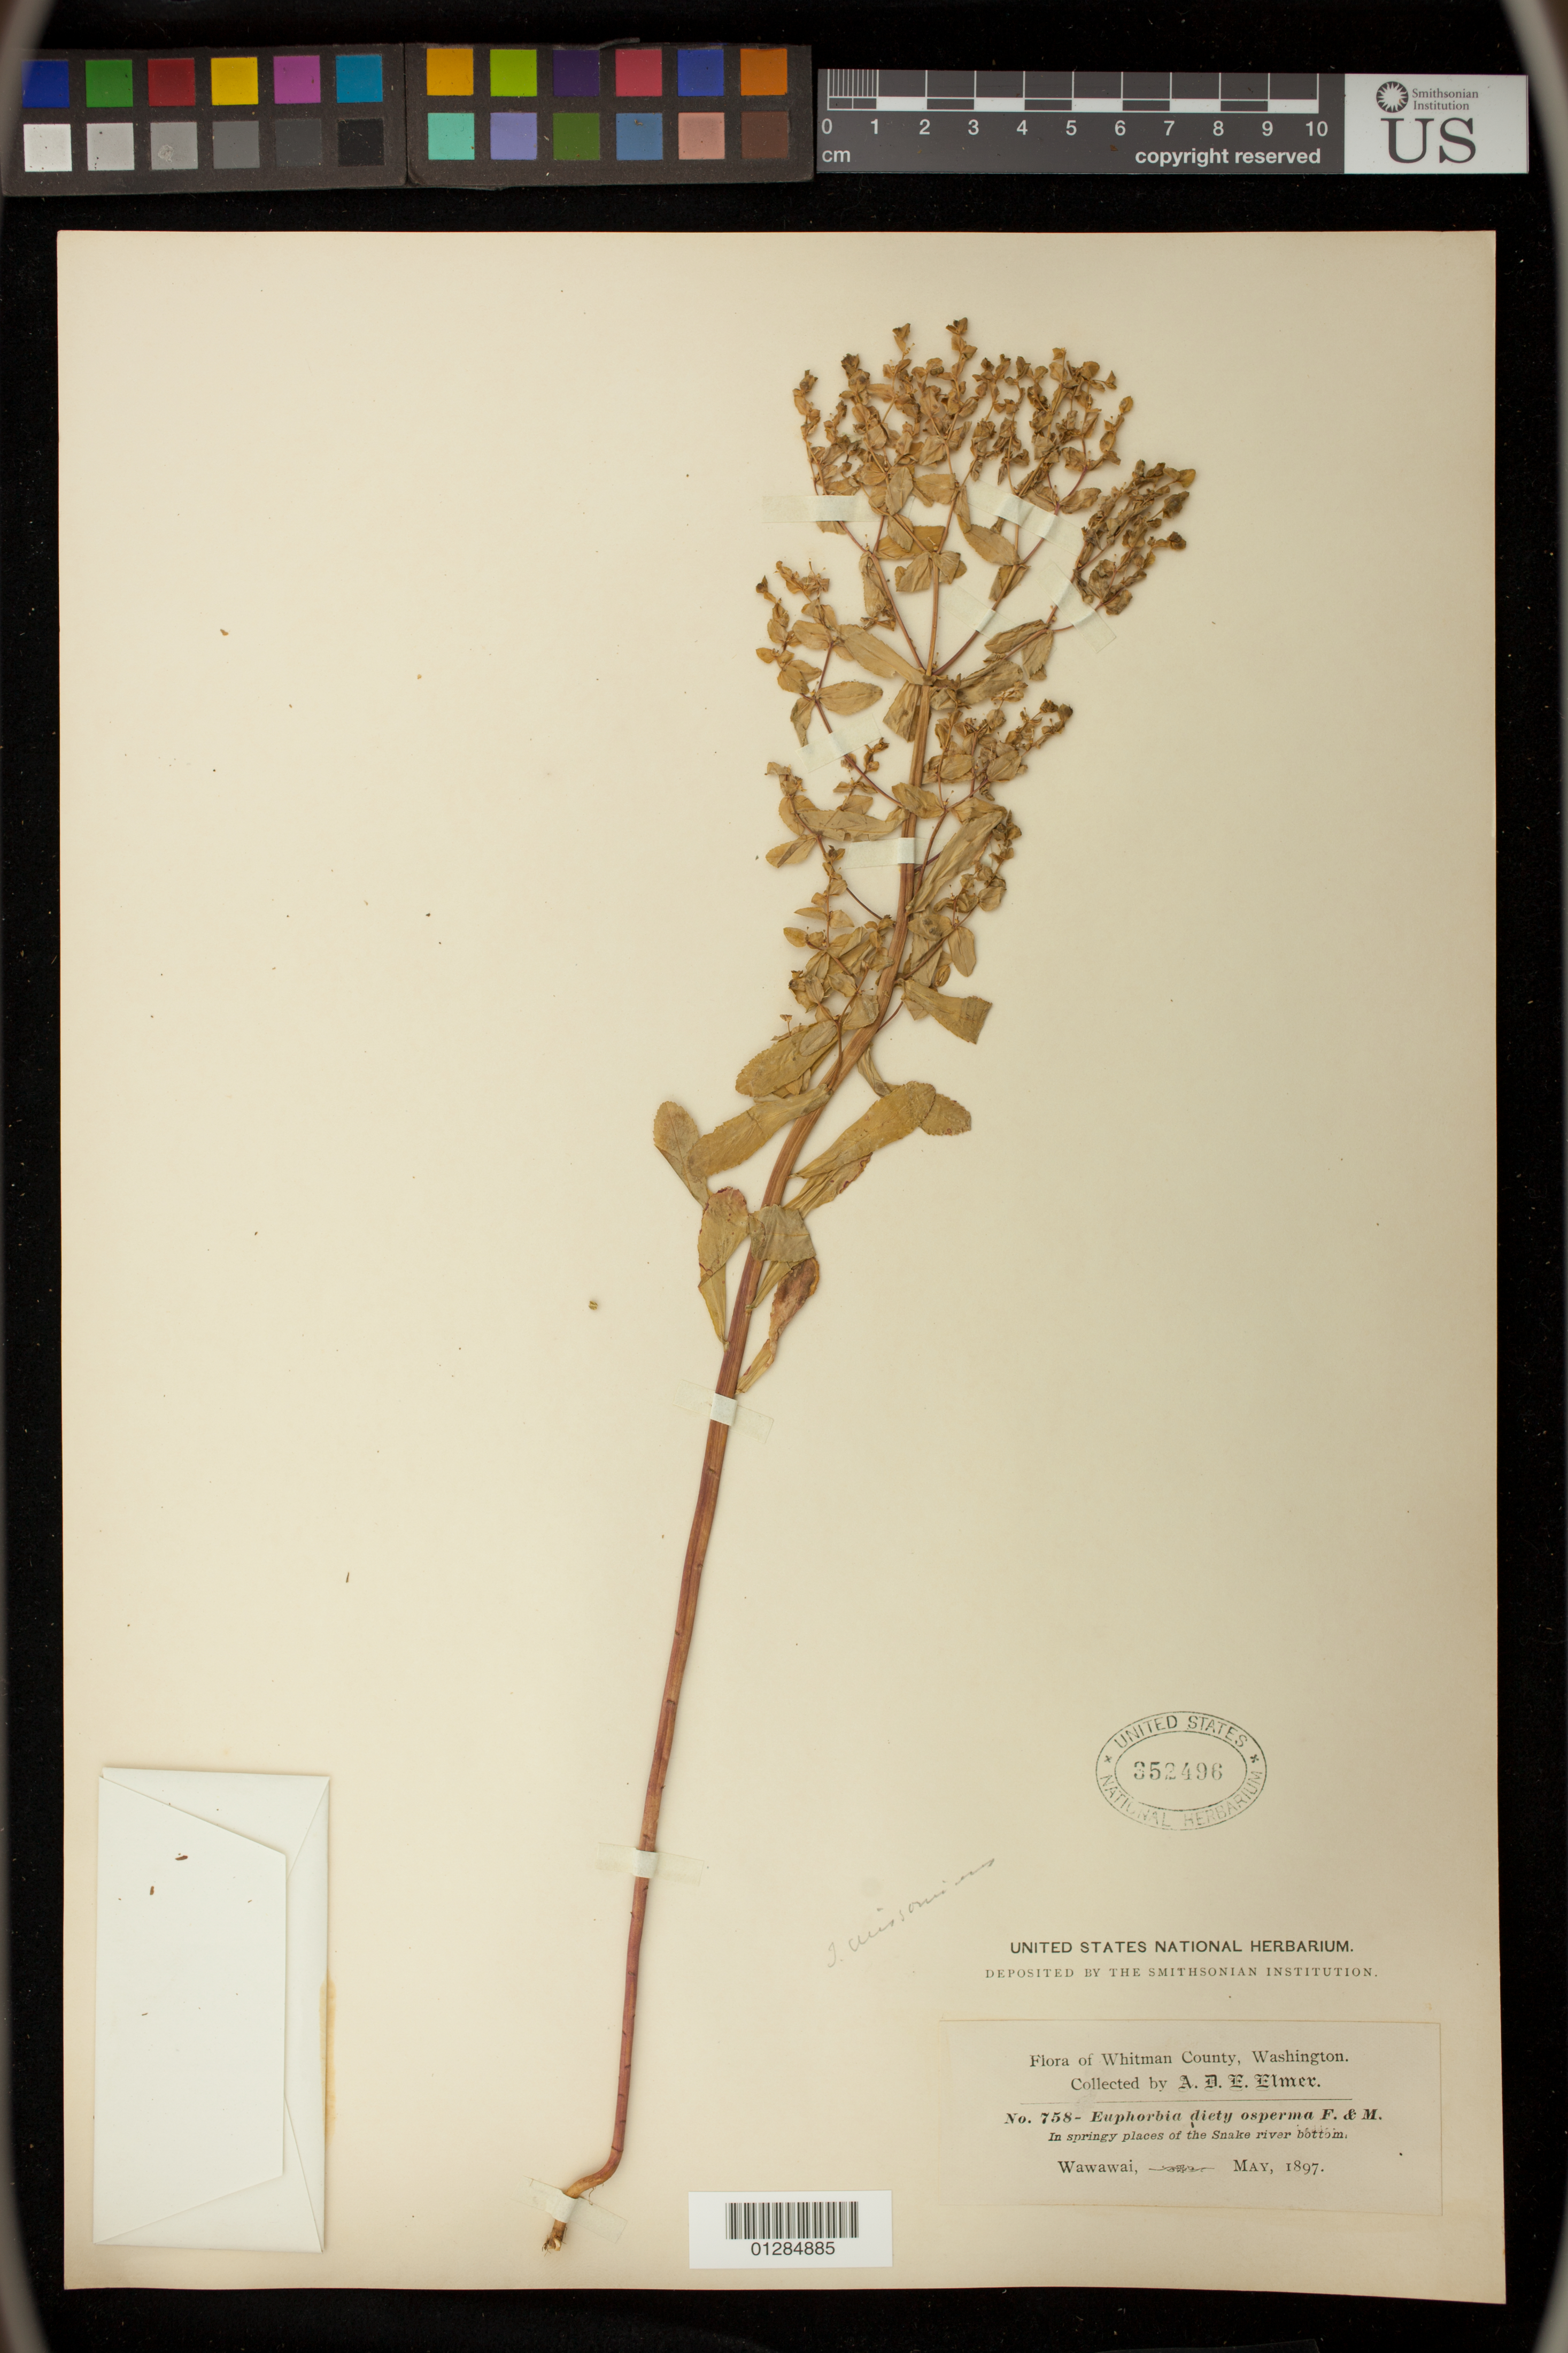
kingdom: Plantae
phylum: Tracheophyta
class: Magnoliopsida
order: Malpighiales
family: Euphorbiaceae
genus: Euphorbia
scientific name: Euphorbia spathulata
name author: Lam.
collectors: A. D. E. Elmer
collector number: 758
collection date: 1897-05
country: United States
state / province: Washington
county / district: Whitman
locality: In springy places of the Snake river bottom; Wawawai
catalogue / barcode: US 352496